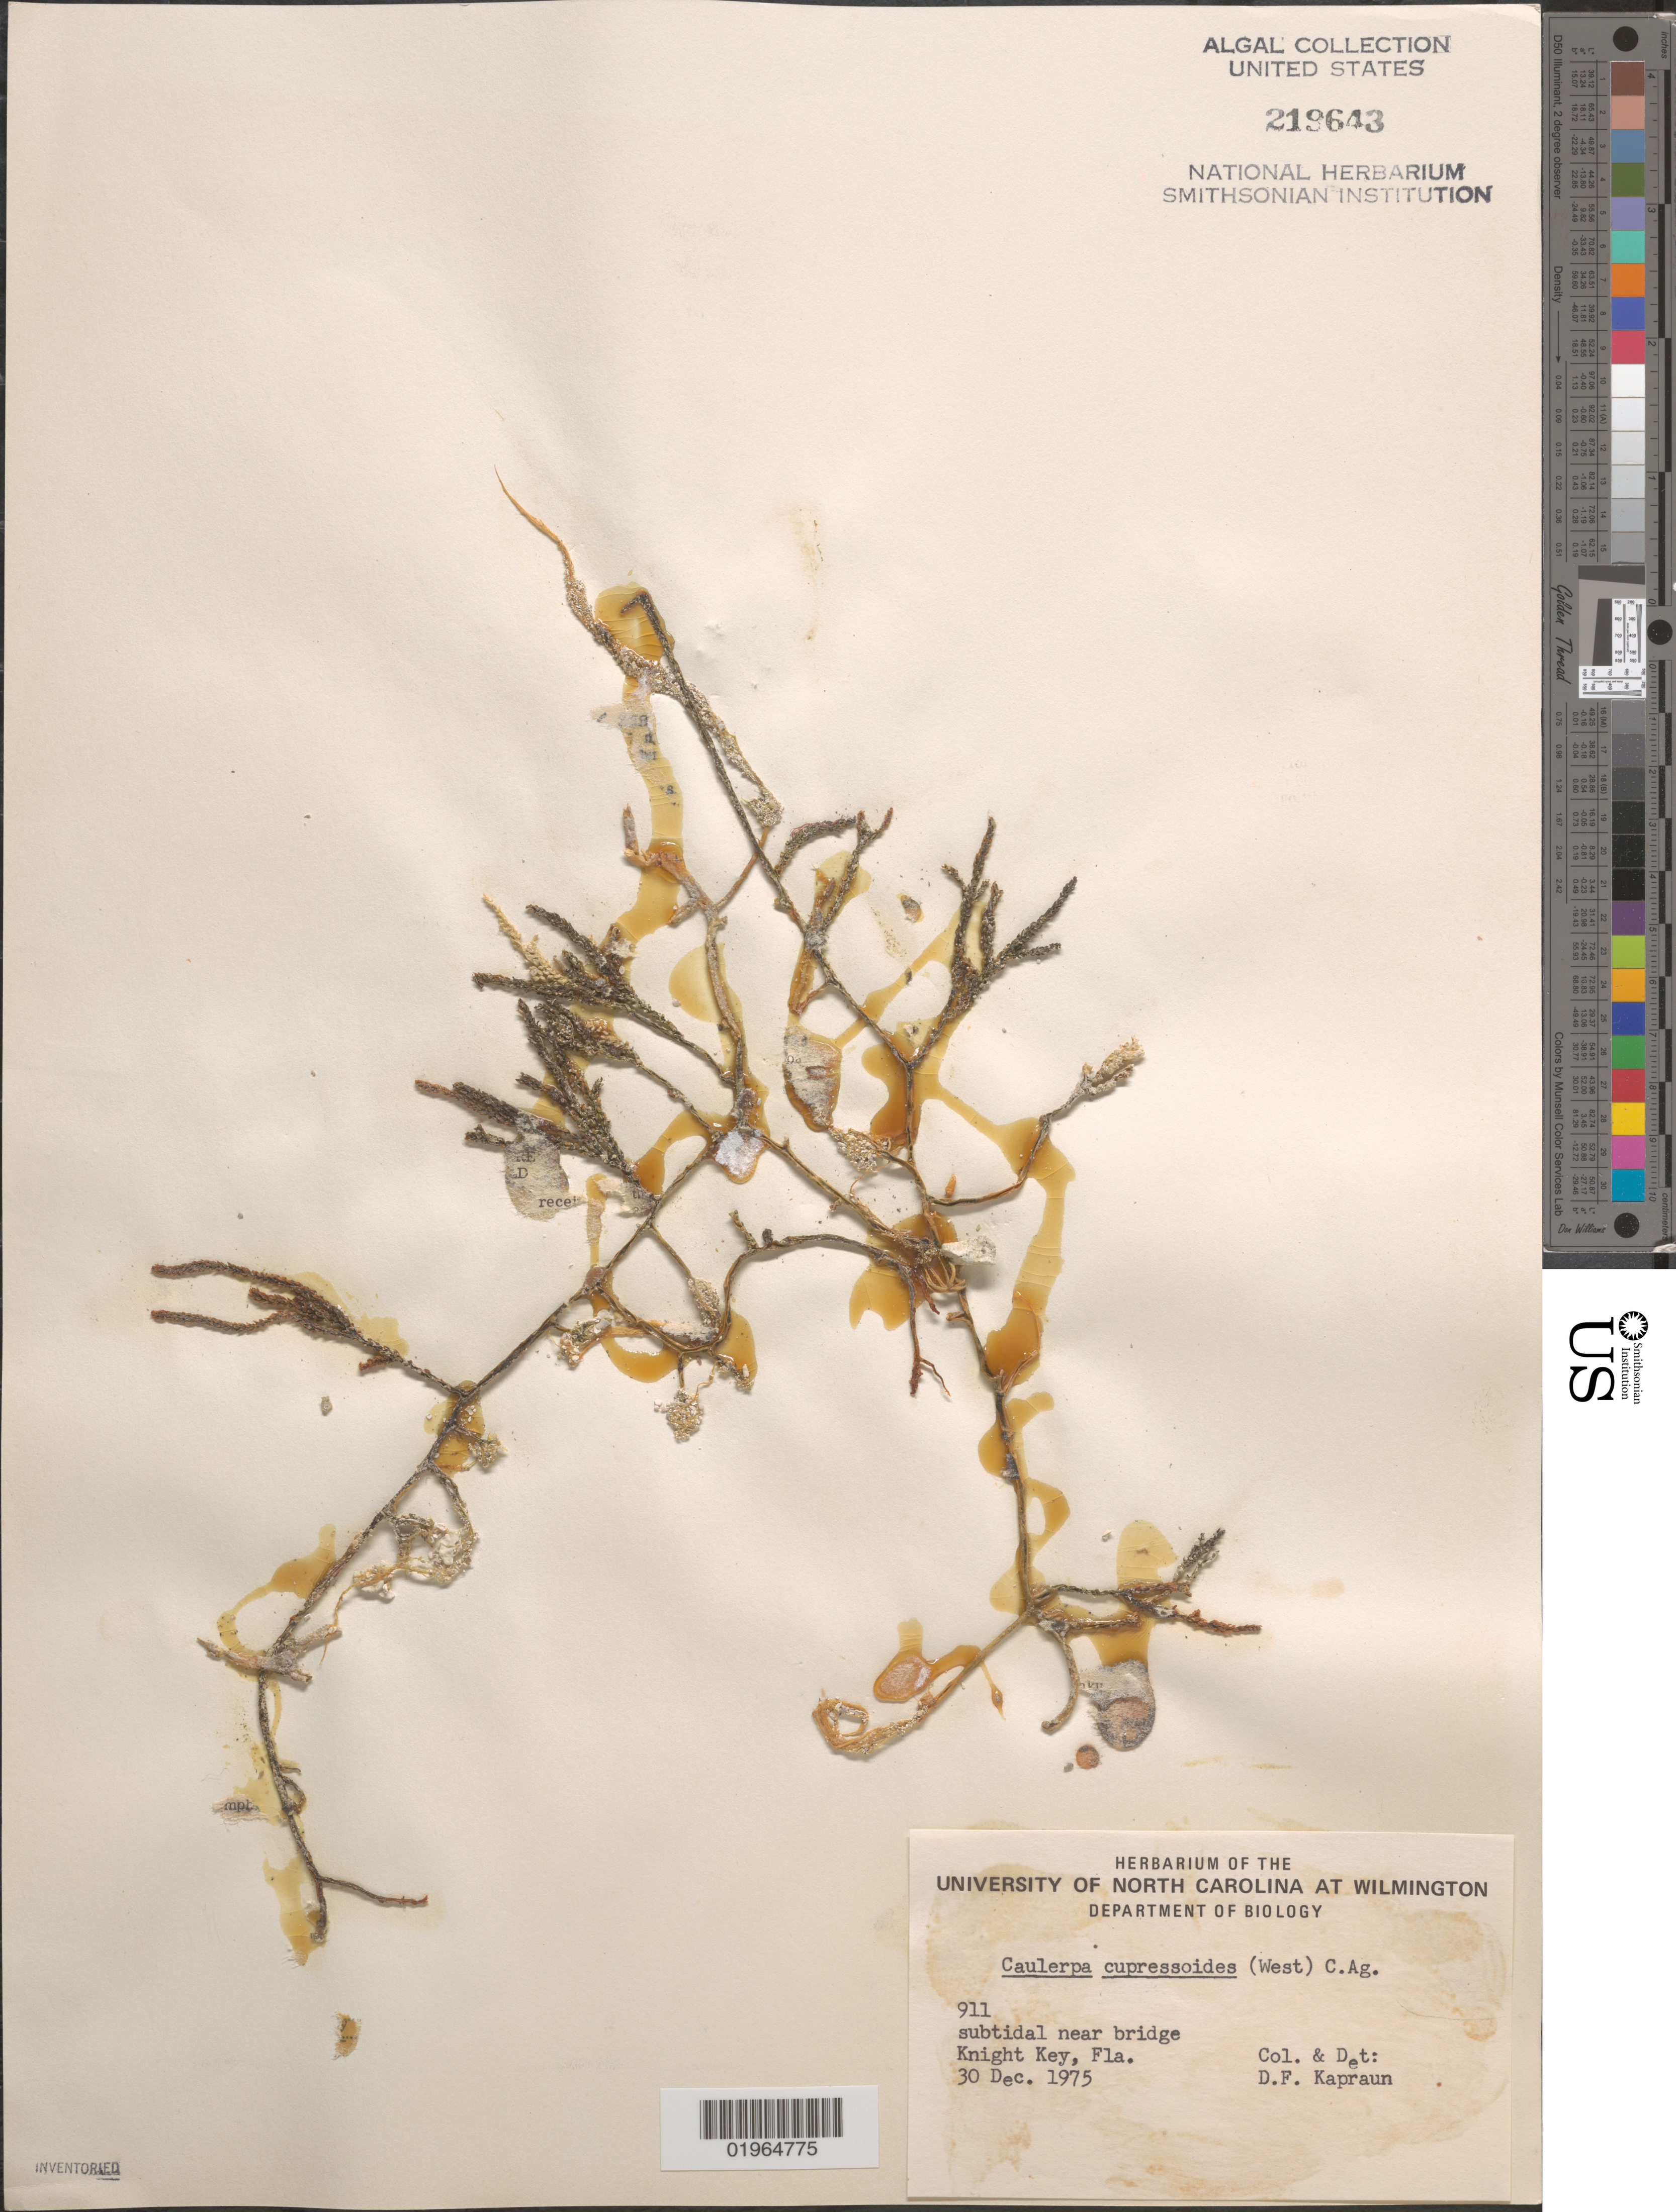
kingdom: Plantae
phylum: Chlorophyta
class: Ulvophyceae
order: Bryopsidales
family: Caulerpaceae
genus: Caulerpa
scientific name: Caulerpa cupressoides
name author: (Vahl) C. Agardh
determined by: Kapraun, D. F.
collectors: D. F. Kapraun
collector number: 911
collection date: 1975-12-30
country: United States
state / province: Florida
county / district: Monroe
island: Knight Key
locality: Subtidal near bridge.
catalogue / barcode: US 219643